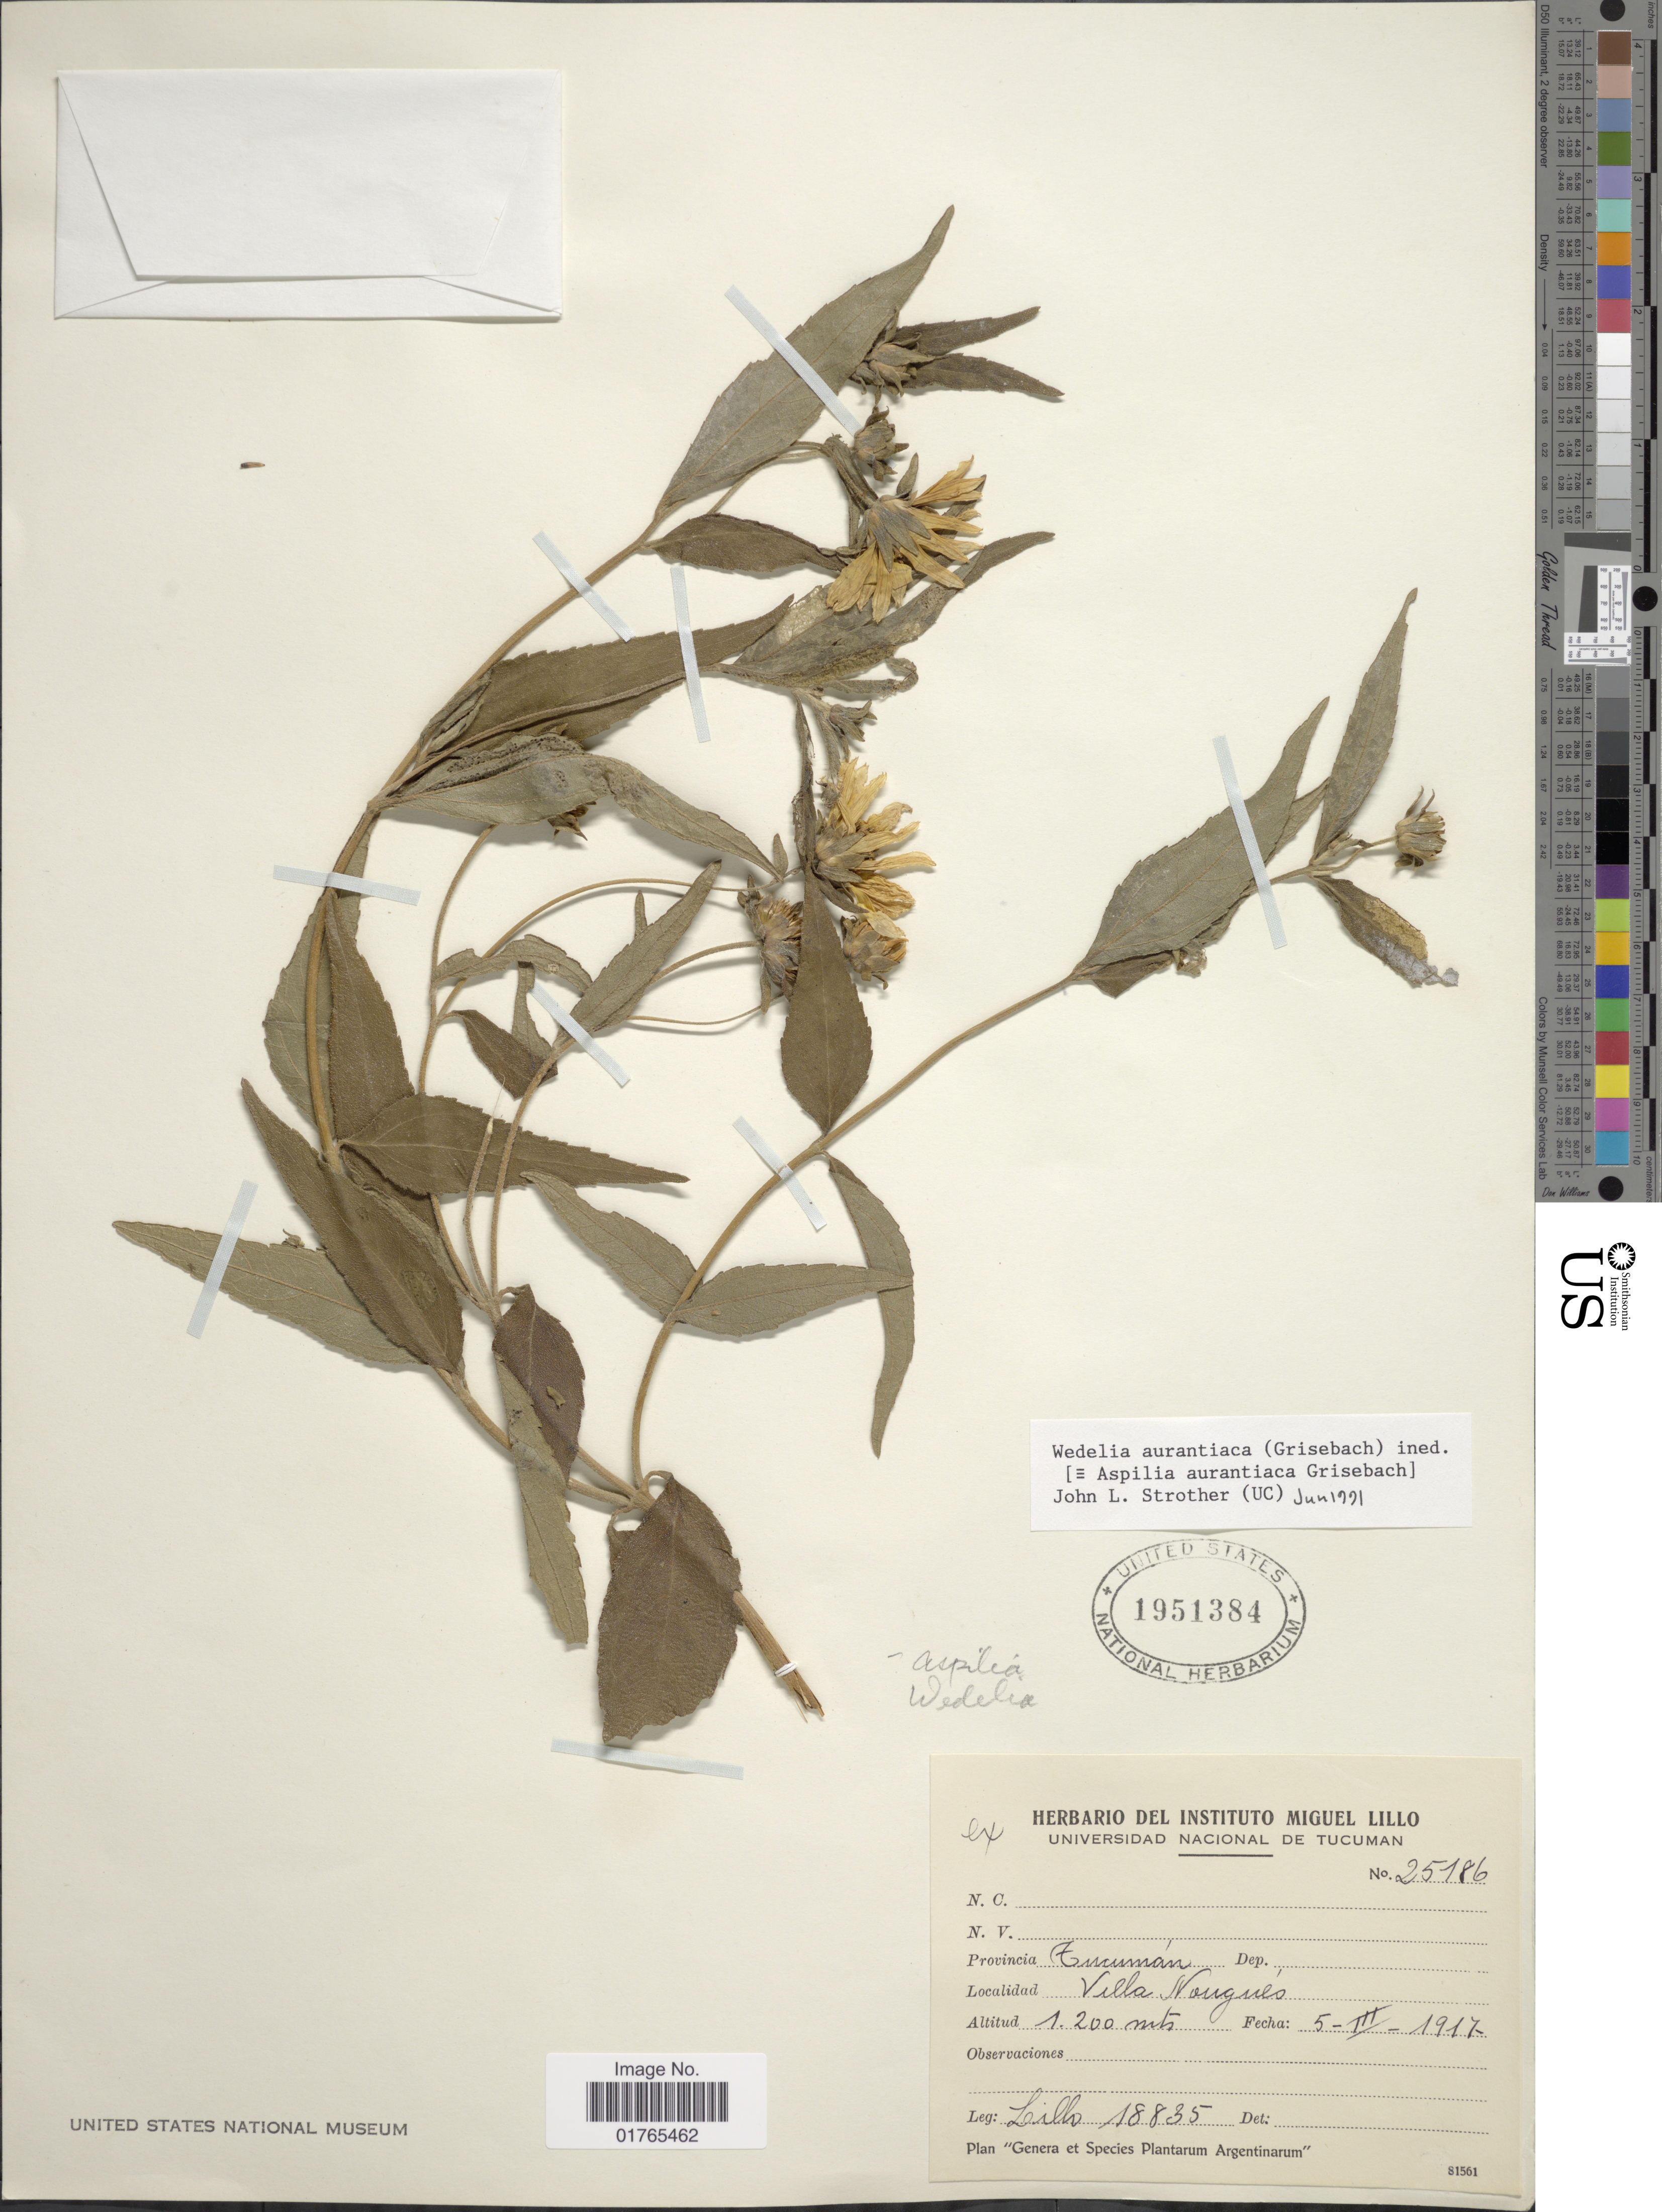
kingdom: Plantae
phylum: Tracheophyta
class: Magnoliopsida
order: Asterales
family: Asteraceae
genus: Aspilia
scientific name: Aspilia aurantiaca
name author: Griseb.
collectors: -. Lillo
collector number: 18835/25186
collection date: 1917-03-05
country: Argentina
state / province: Tucuman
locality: Villa Nougués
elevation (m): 1200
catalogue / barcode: US 1951384